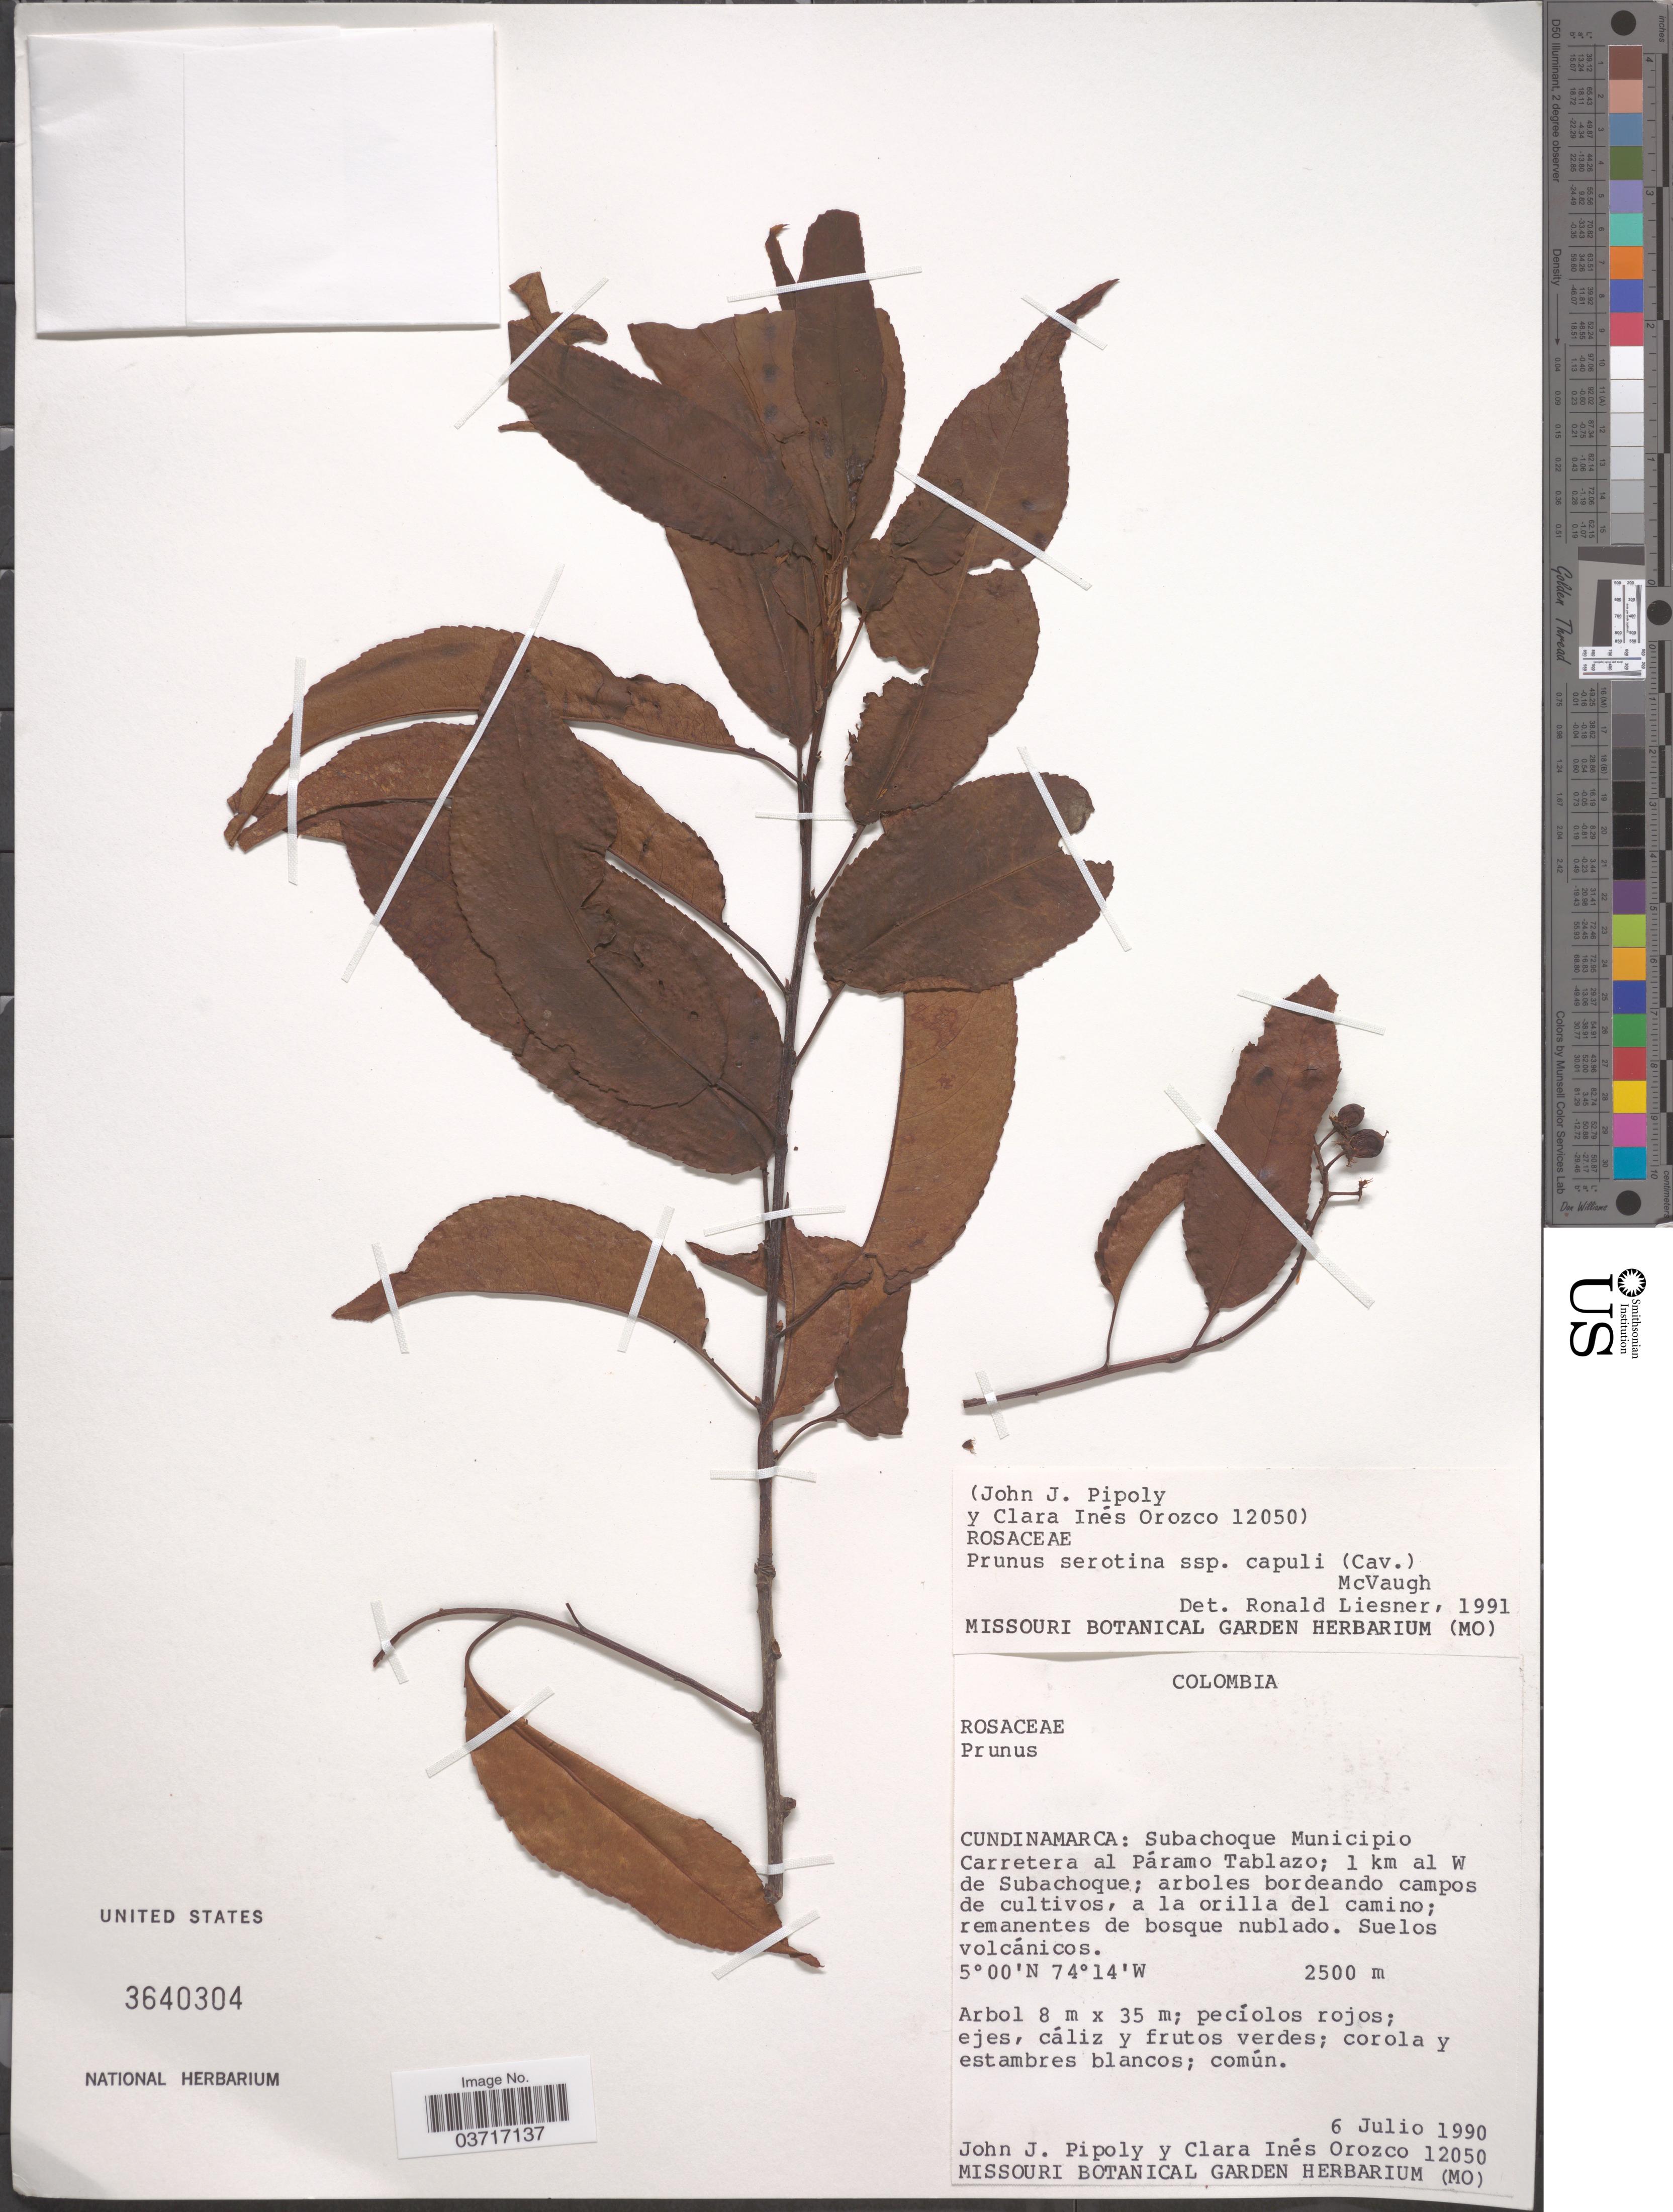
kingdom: Plantae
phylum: Tracheophyta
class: Magnoliopsida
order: Rosales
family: Rosaceae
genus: Prunus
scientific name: Prunus serotina subsp. capuli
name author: (Cav. ex Spreng.) McVaugh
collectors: J. J. Pipoly & C. I. Orozco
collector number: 12050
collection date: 1990-07-06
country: Colombia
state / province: Cundinamarca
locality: Subachoque Municipio Carretera al Páramo Tablazo; 1 km al W de Subachoque.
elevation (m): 2500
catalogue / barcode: US 3640304